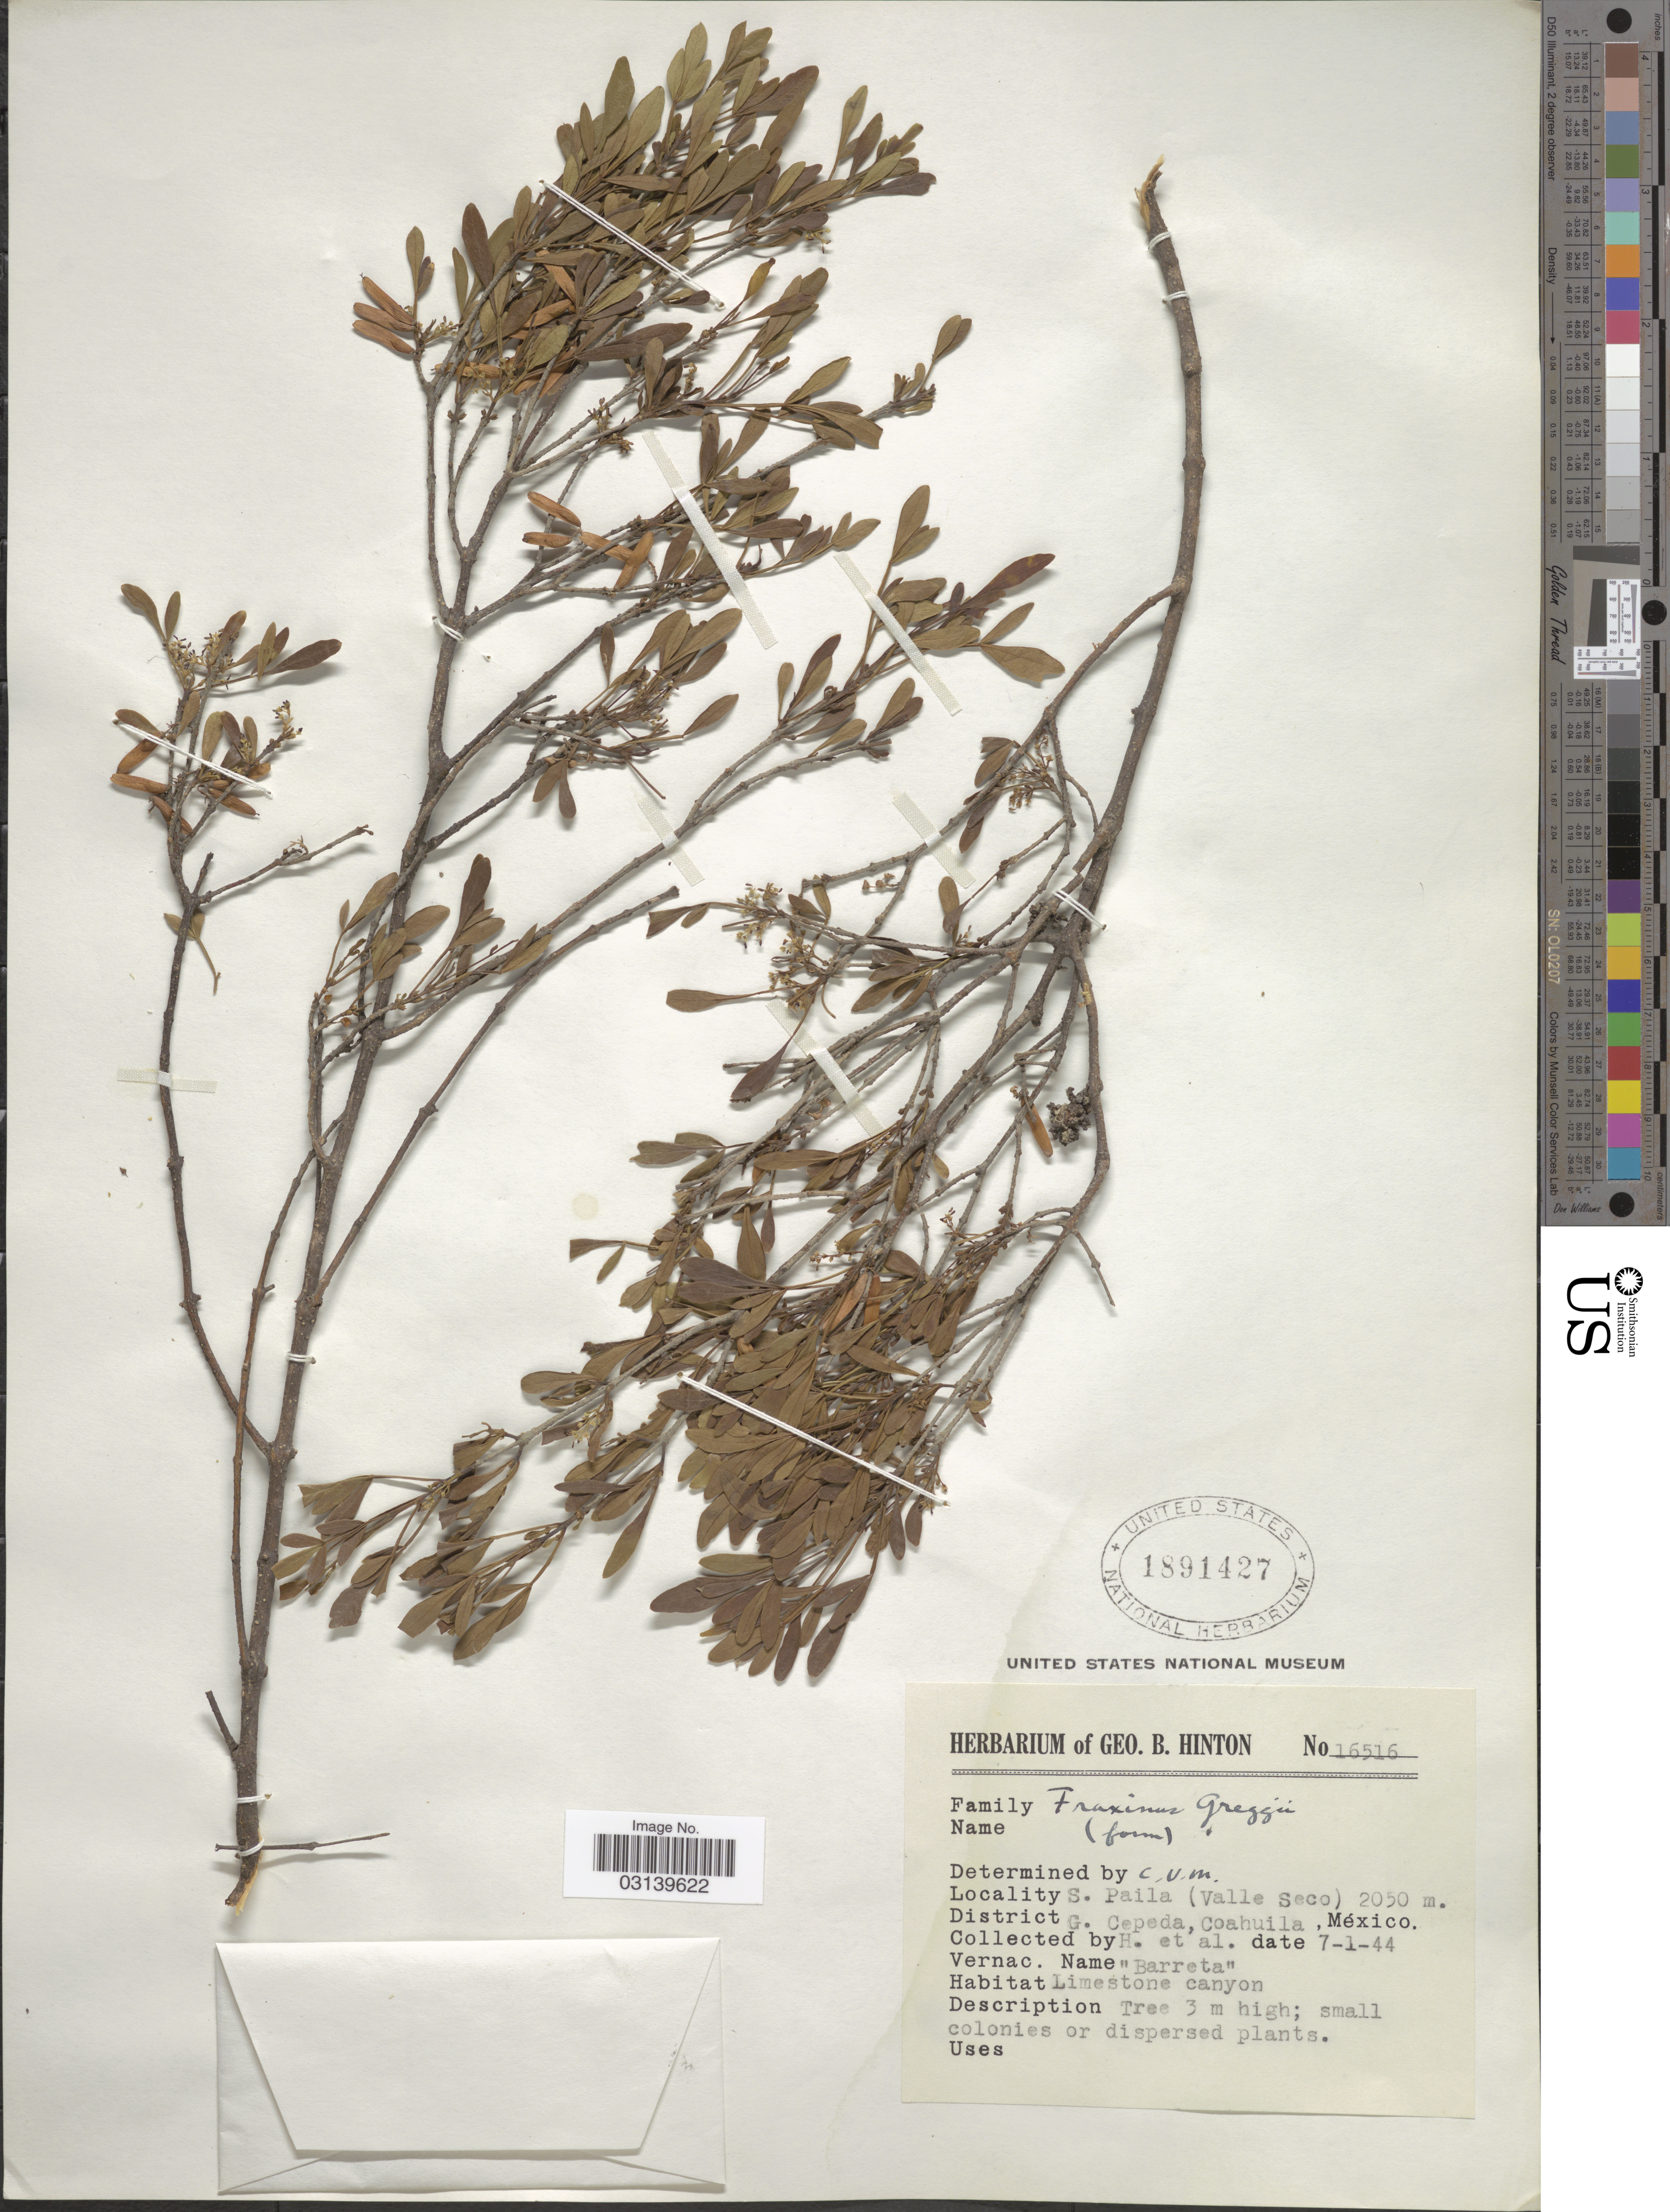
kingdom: Plantae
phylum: Tracheophyta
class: Magnoliopsida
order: Lamiales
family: Oleaceae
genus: Fraxinus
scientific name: Fraxinus greggii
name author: A. Gray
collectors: G. B. Hinton & et al.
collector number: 16516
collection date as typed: Transcribed d/m/y: 7/1/44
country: Mexico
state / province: Coahuila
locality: S. Paila (Valle Seco). District G. Cepeda.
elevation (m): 2050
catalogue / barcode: US 1891427